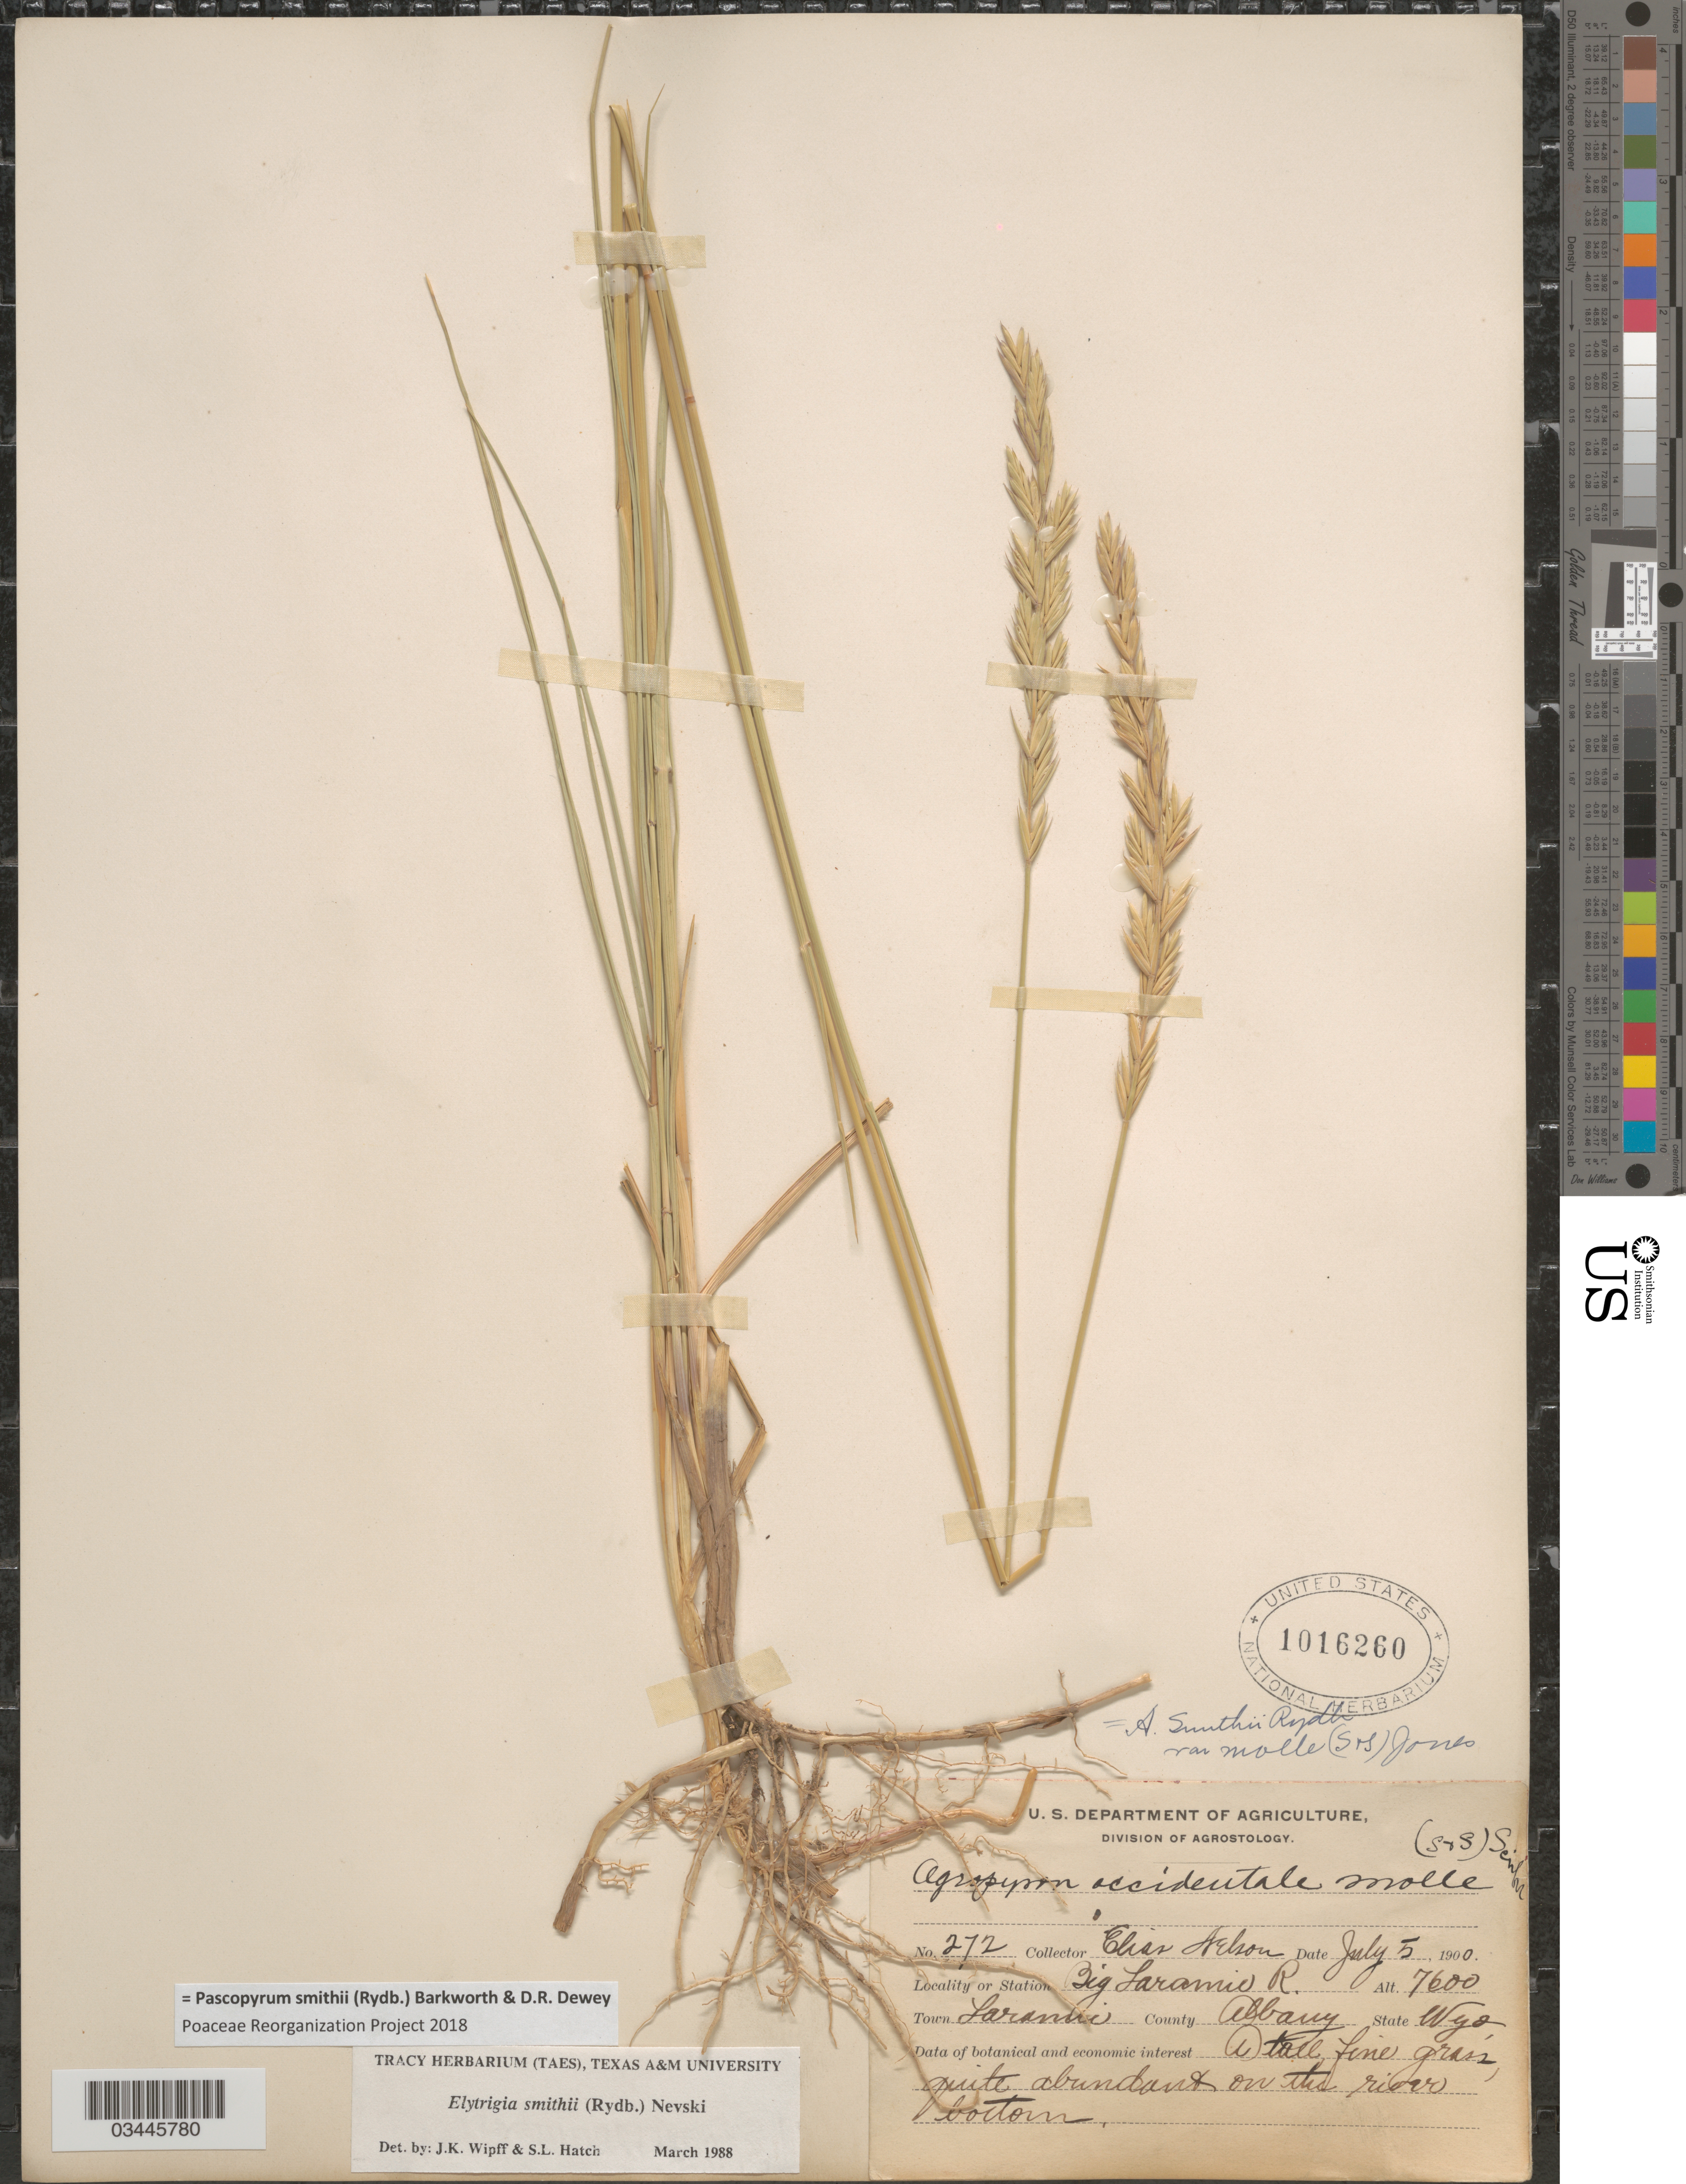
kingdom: Plantae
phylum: Tracheophyta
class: Liliopsida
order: Poales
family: Poaceae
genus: Pascopyrum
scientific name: Pascopyrum smithii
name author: (Rydb.) Barkworth & Dewey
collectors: E. Nelson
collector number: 272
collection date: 1900-07-05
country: United States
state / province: Wyoming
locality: Big Laramie R. Town Laramie. County Albany. A tall fine grass, quite abundant on the river bottom.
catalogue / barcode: US 1016260